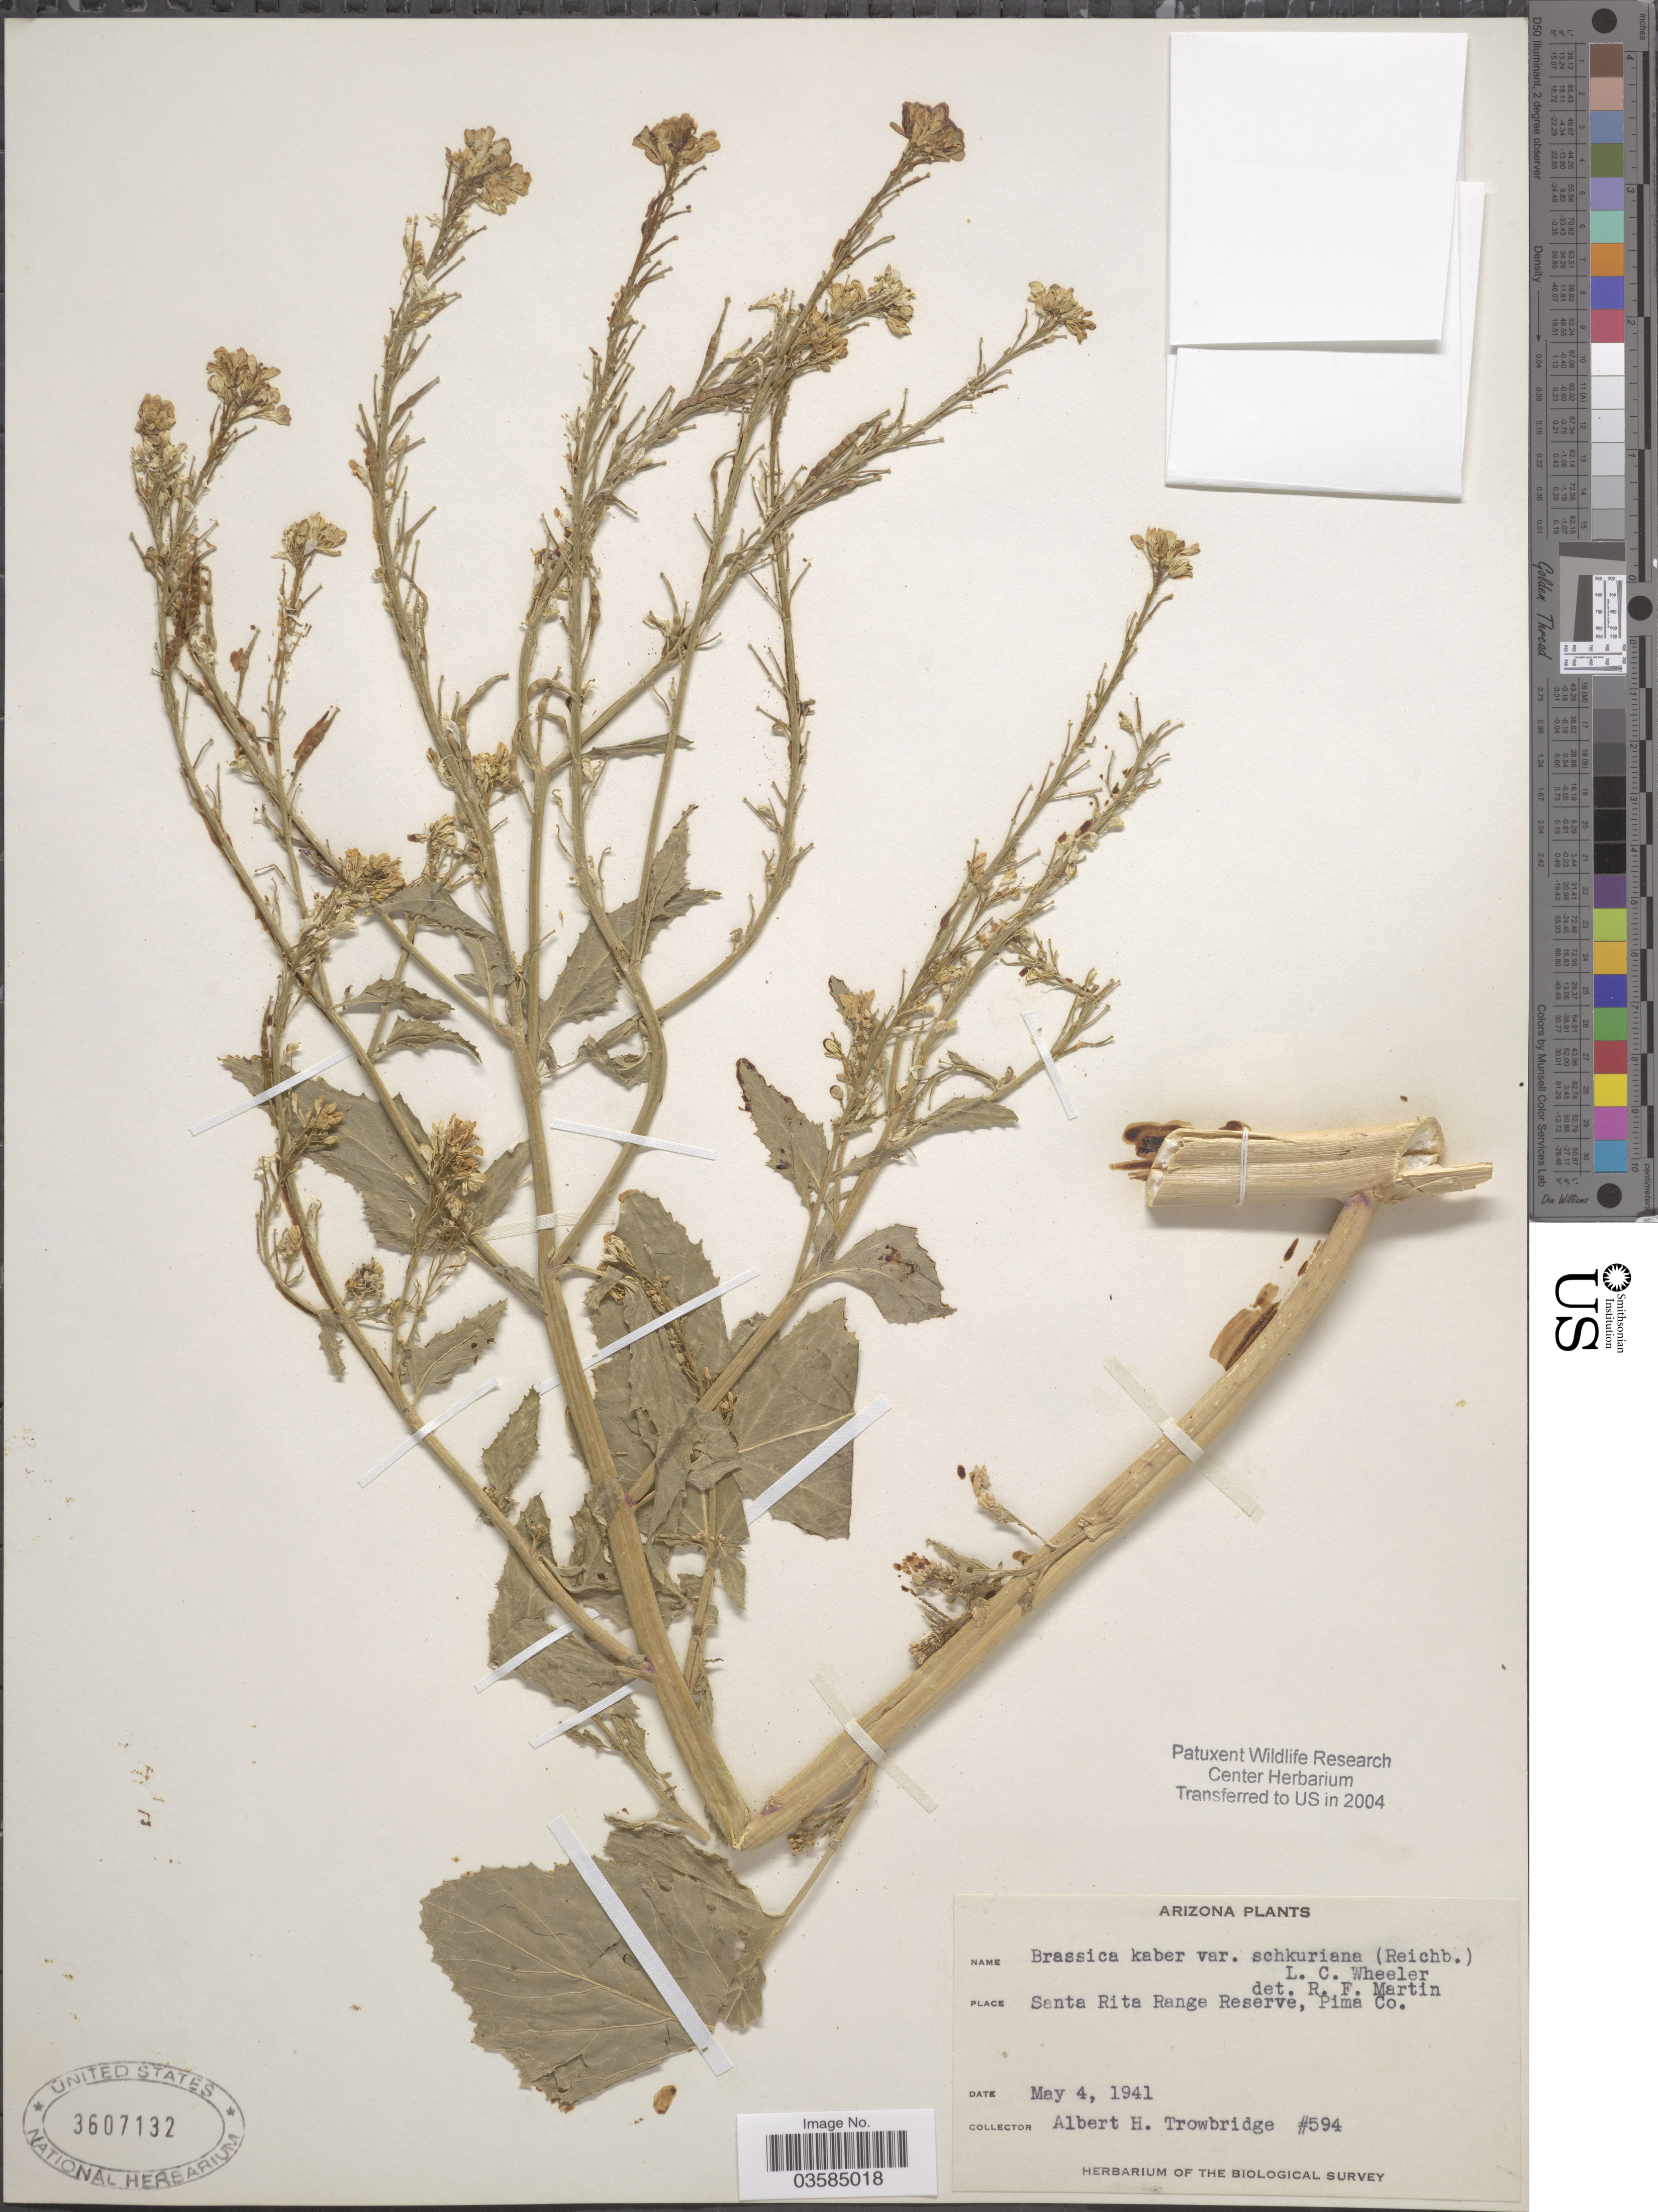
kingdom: Plantae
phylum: Tracheophyta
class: Magnoliopsida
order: Brassicales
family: Brassicaceae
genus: Brassica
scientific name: Brassica kaber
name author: (DC.) L.C. Wheeler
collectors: A. H. Trowbridge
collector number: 594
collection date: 1941-05-04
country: United States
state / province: Arizona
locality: Santa Rita Range Reserve, Pima Co.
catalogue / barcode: US 3607132